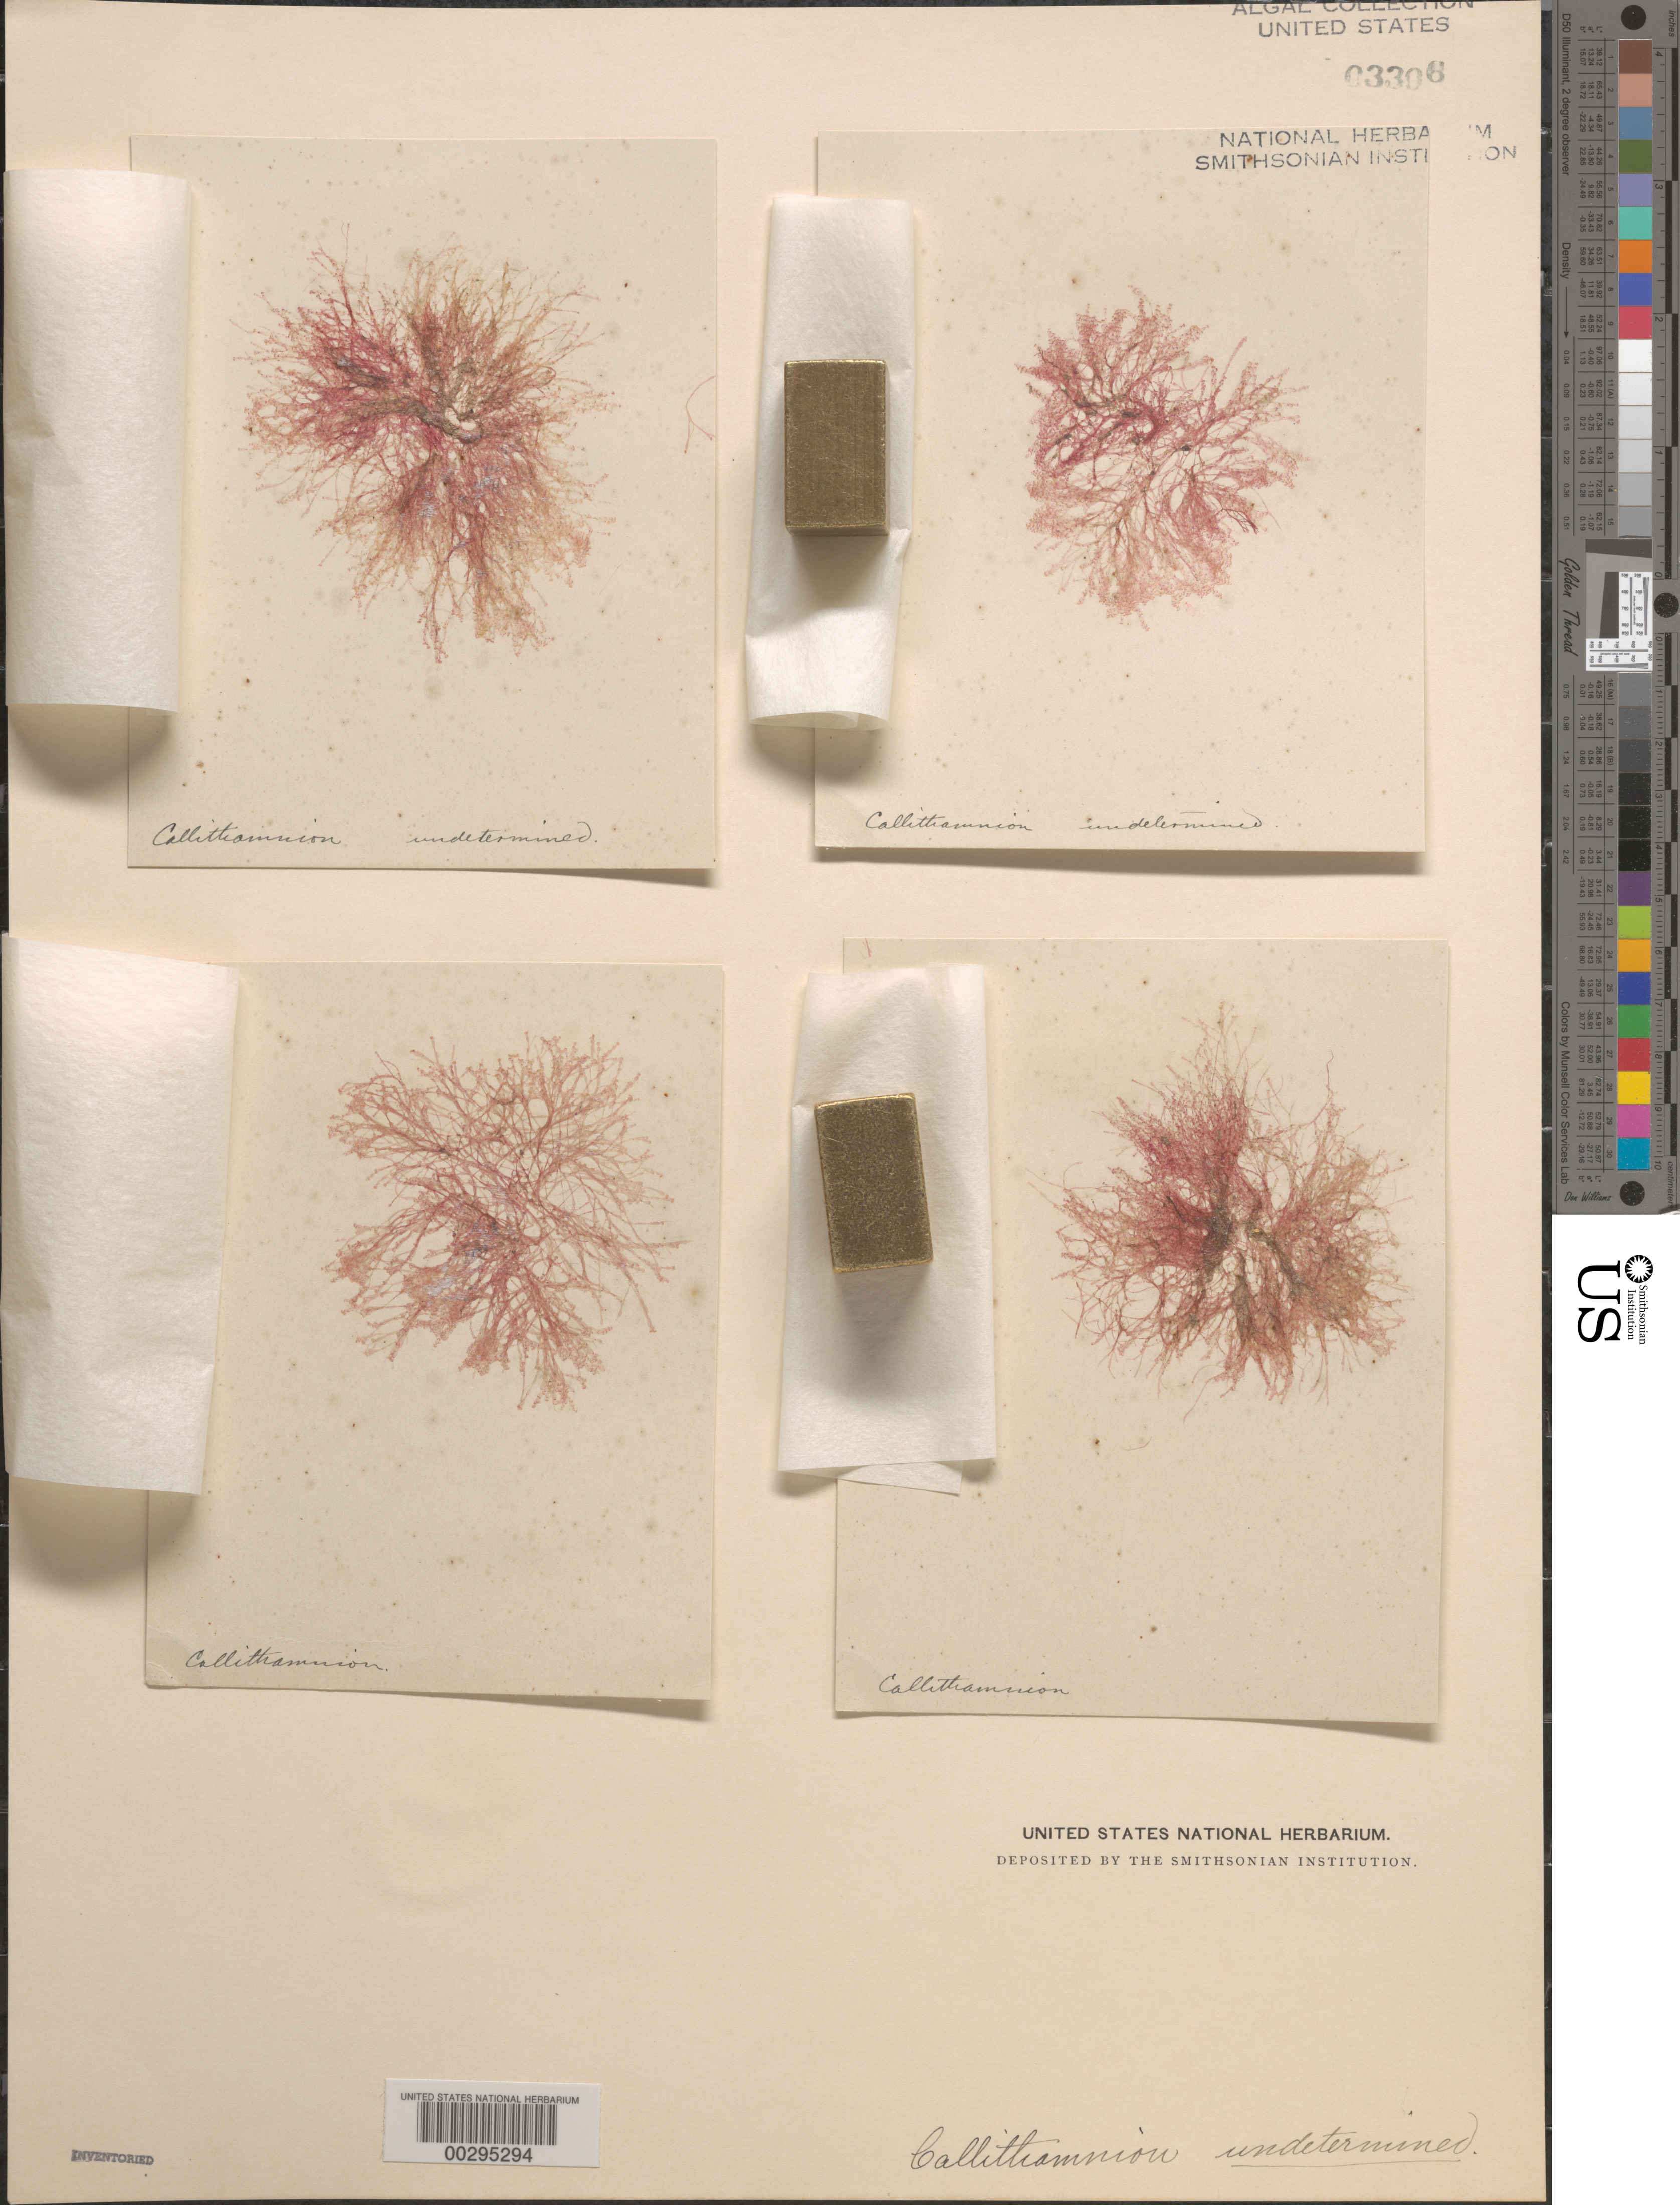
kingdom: Plantae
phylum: Rhodophyta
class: Florideophyceae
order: Ceramiales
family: Callithamniaceae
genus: Callithamnion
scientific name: Callithamnion sp.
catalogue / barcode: US 3306